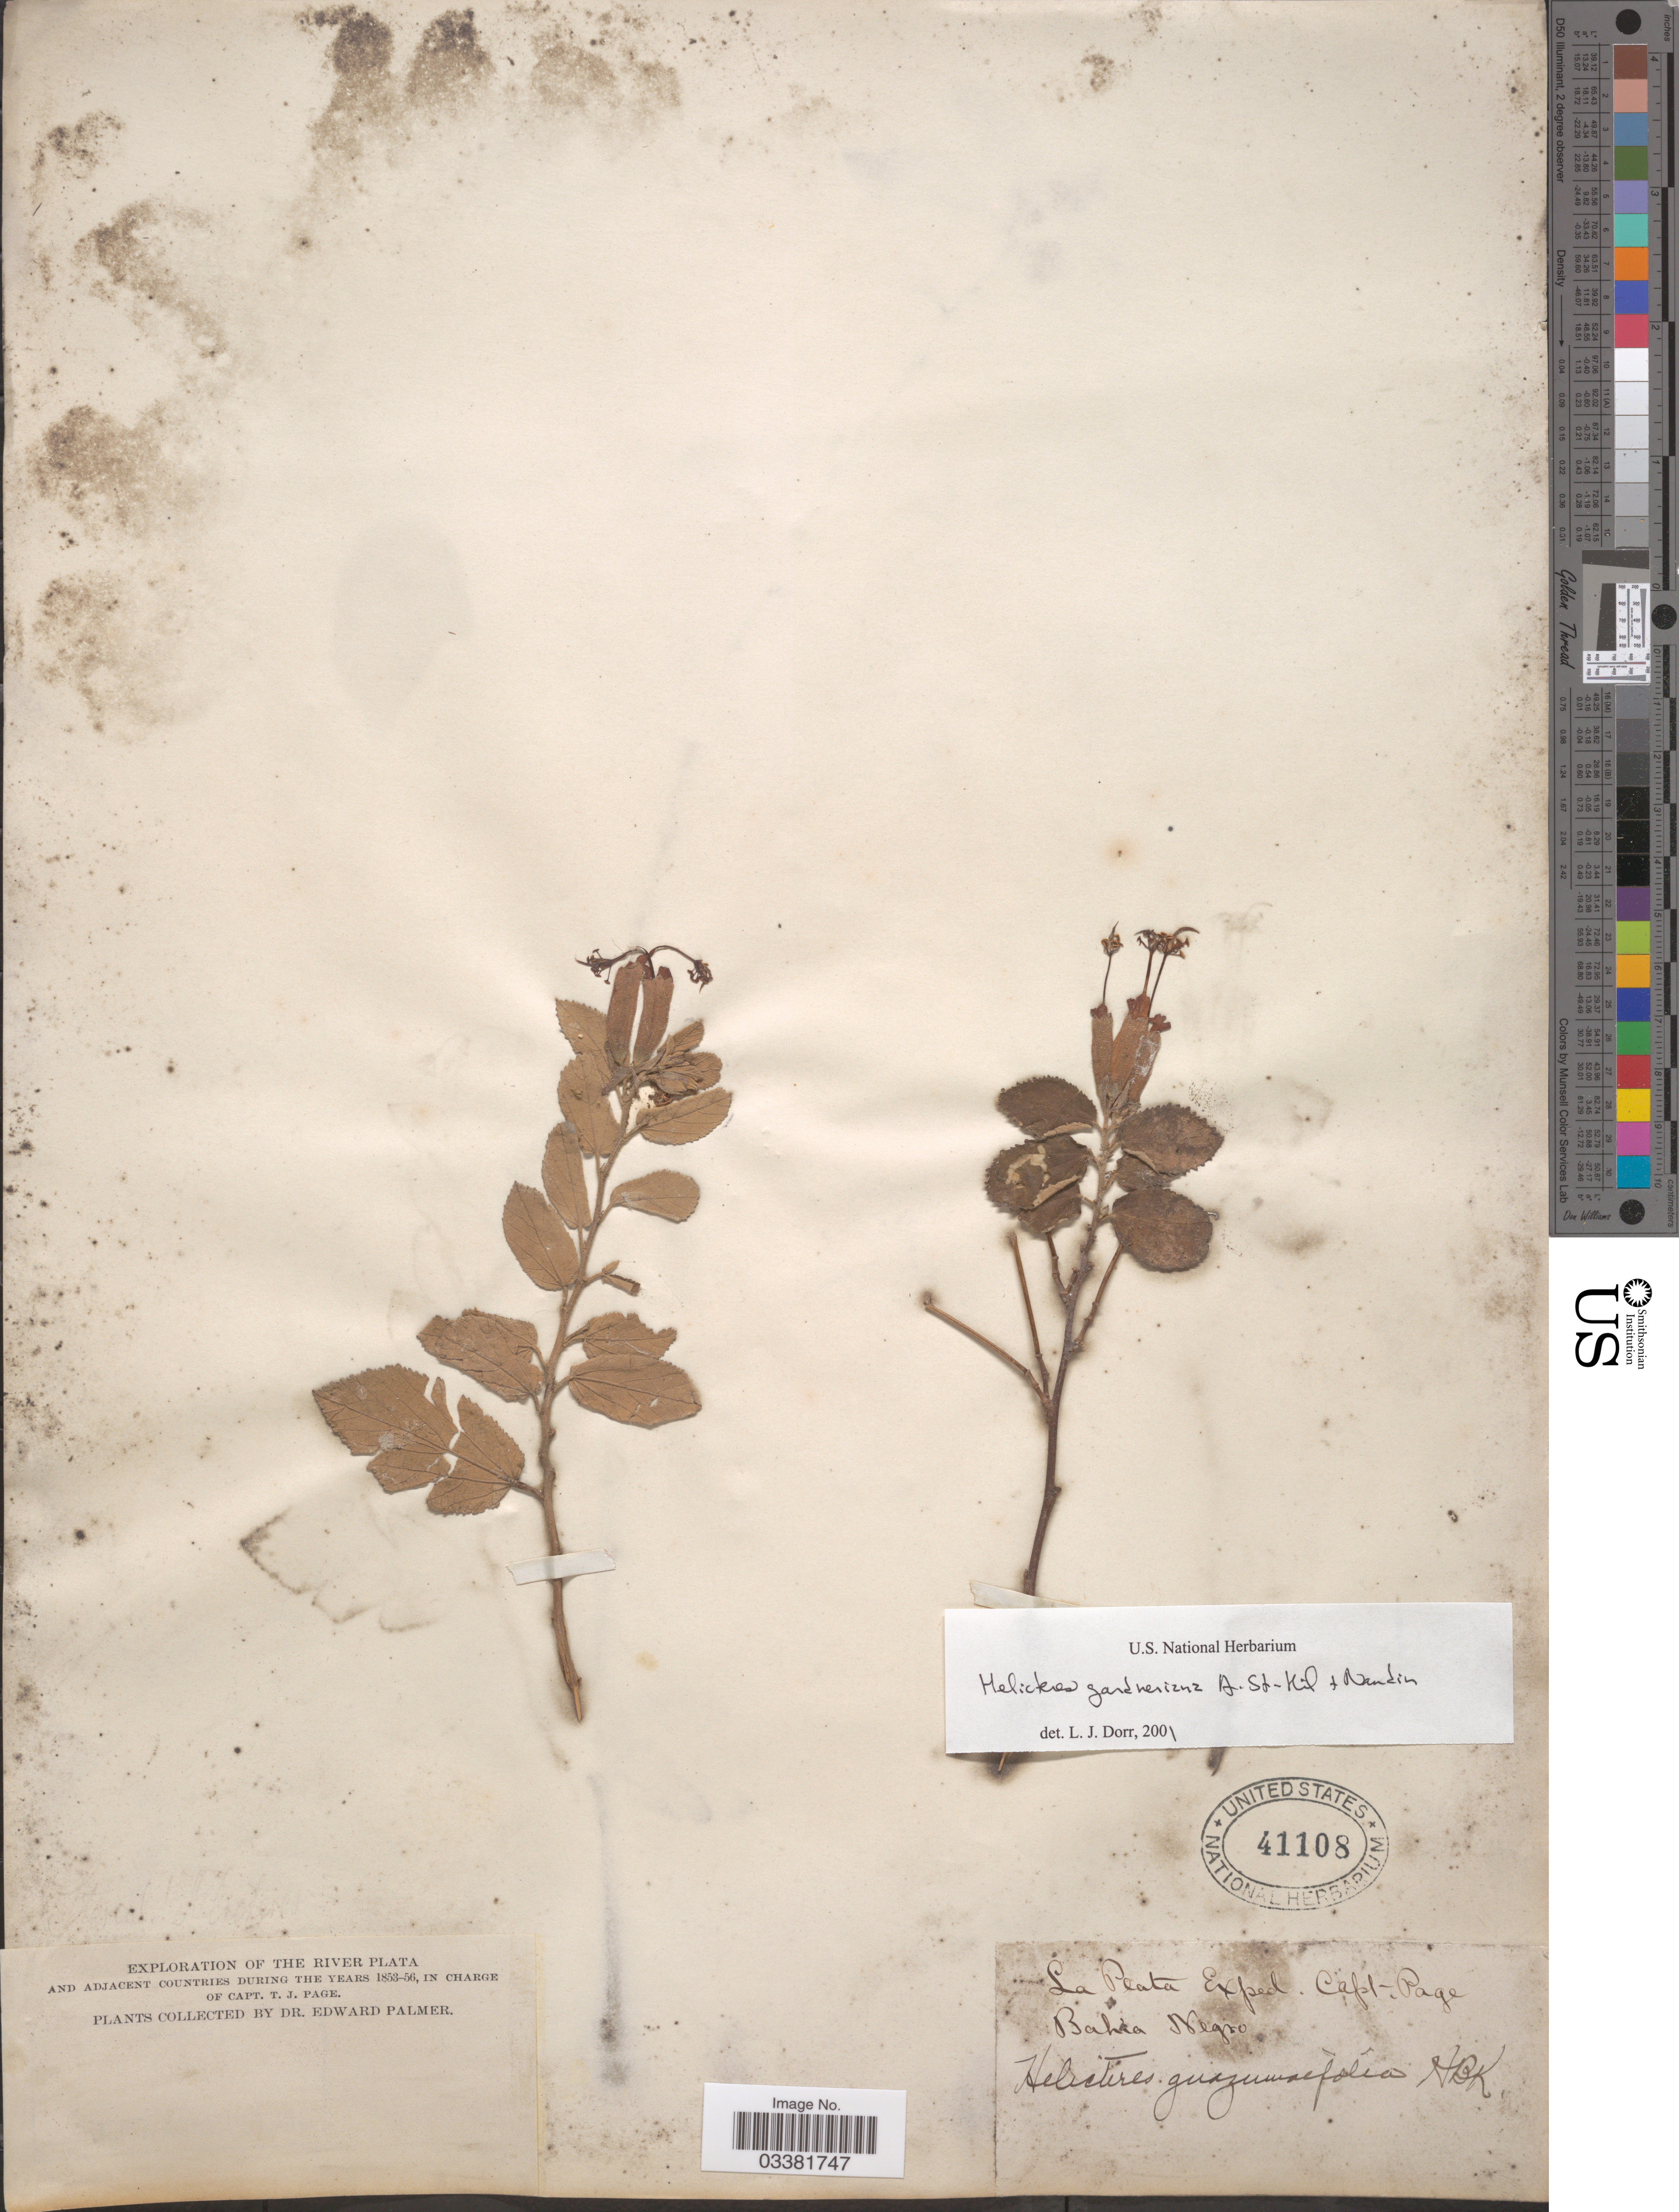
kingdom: Plantae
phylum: Tracheophyta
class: Magnoliopsida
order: Malvales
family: Malvaceae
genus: Helicteres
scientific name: Helicteres gardneriana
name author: A. St.-Hil. & Naudin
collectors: E. Palmer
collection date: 1853/1856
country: Paraguay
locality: The River Plata. Bahia Negro [unsure placement].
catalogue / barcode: US 41108